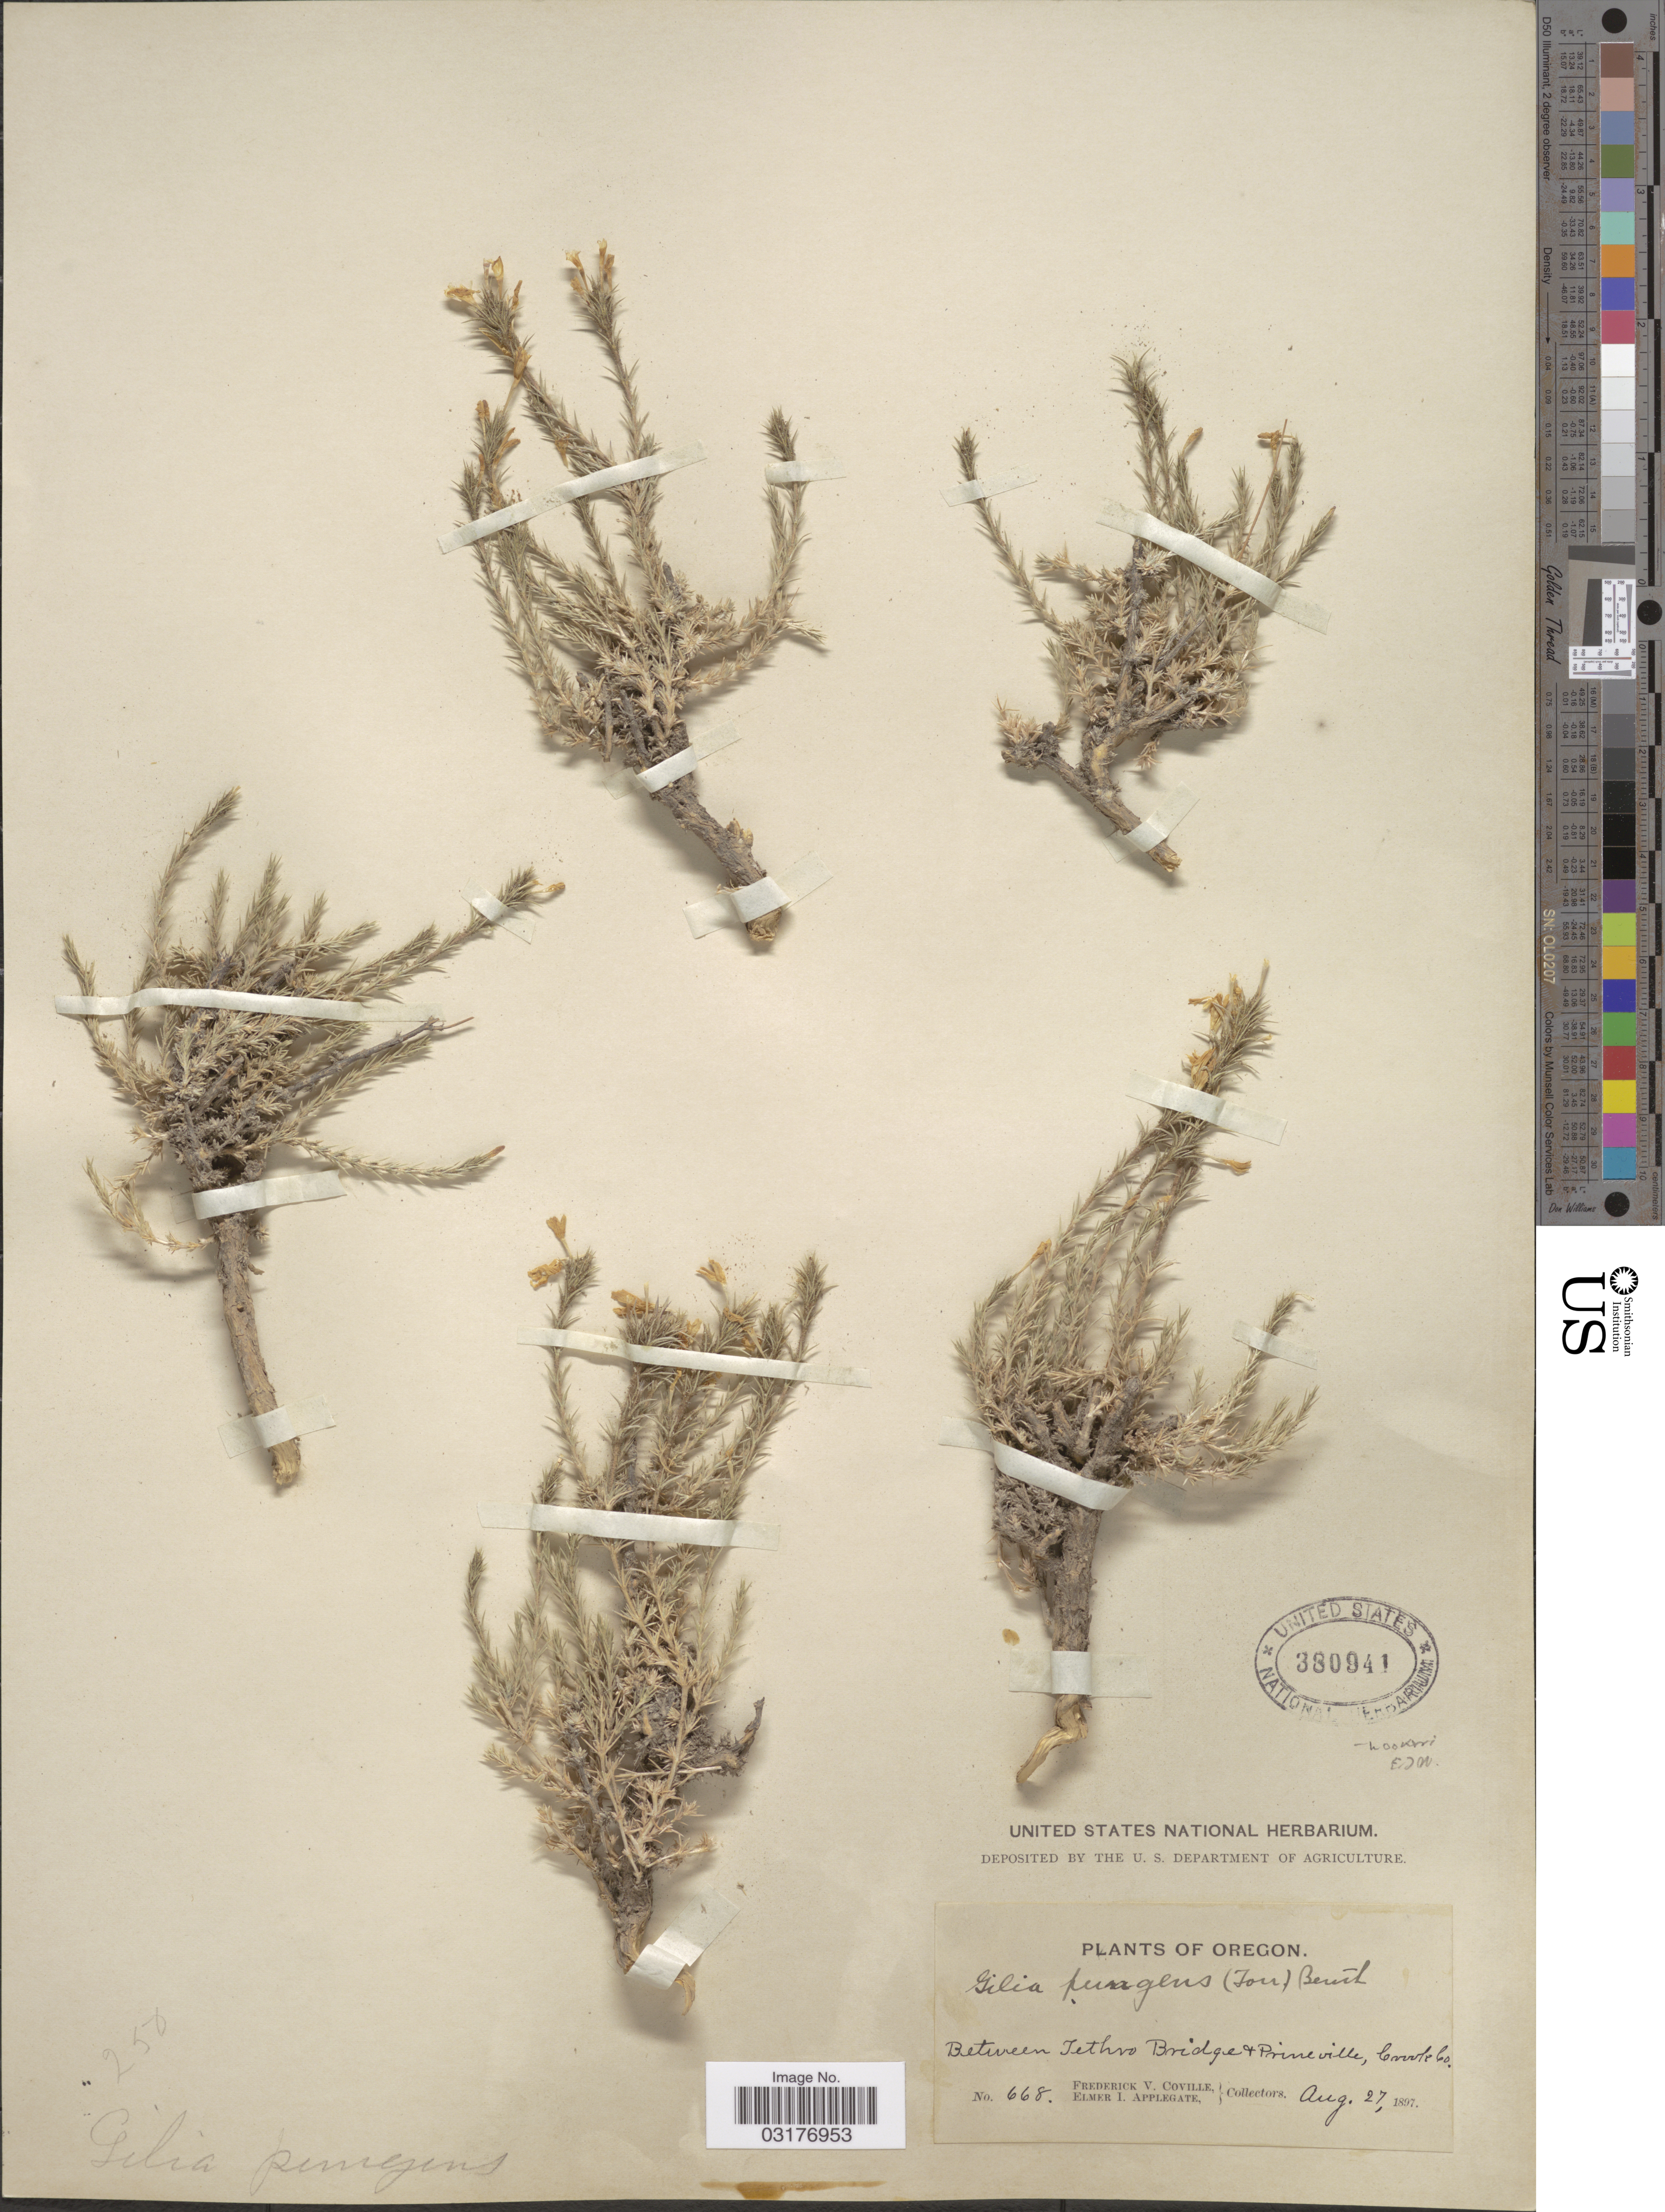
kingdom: Plantae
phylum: Tracheophyta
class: Magnoliopsida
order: Ericales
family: Polemoniaceae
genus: Linanthus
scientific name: Linanthus pungens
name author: (Torr.) J.M. Porter & L.A. Johnson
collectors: F. V. Coville & E. I. Applegate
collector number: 668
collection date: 1897-08-27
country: United States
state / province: Oregon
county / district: Crook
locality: Between Tethro Bridge & Prineville, Crook Co.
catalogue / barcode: US 380941